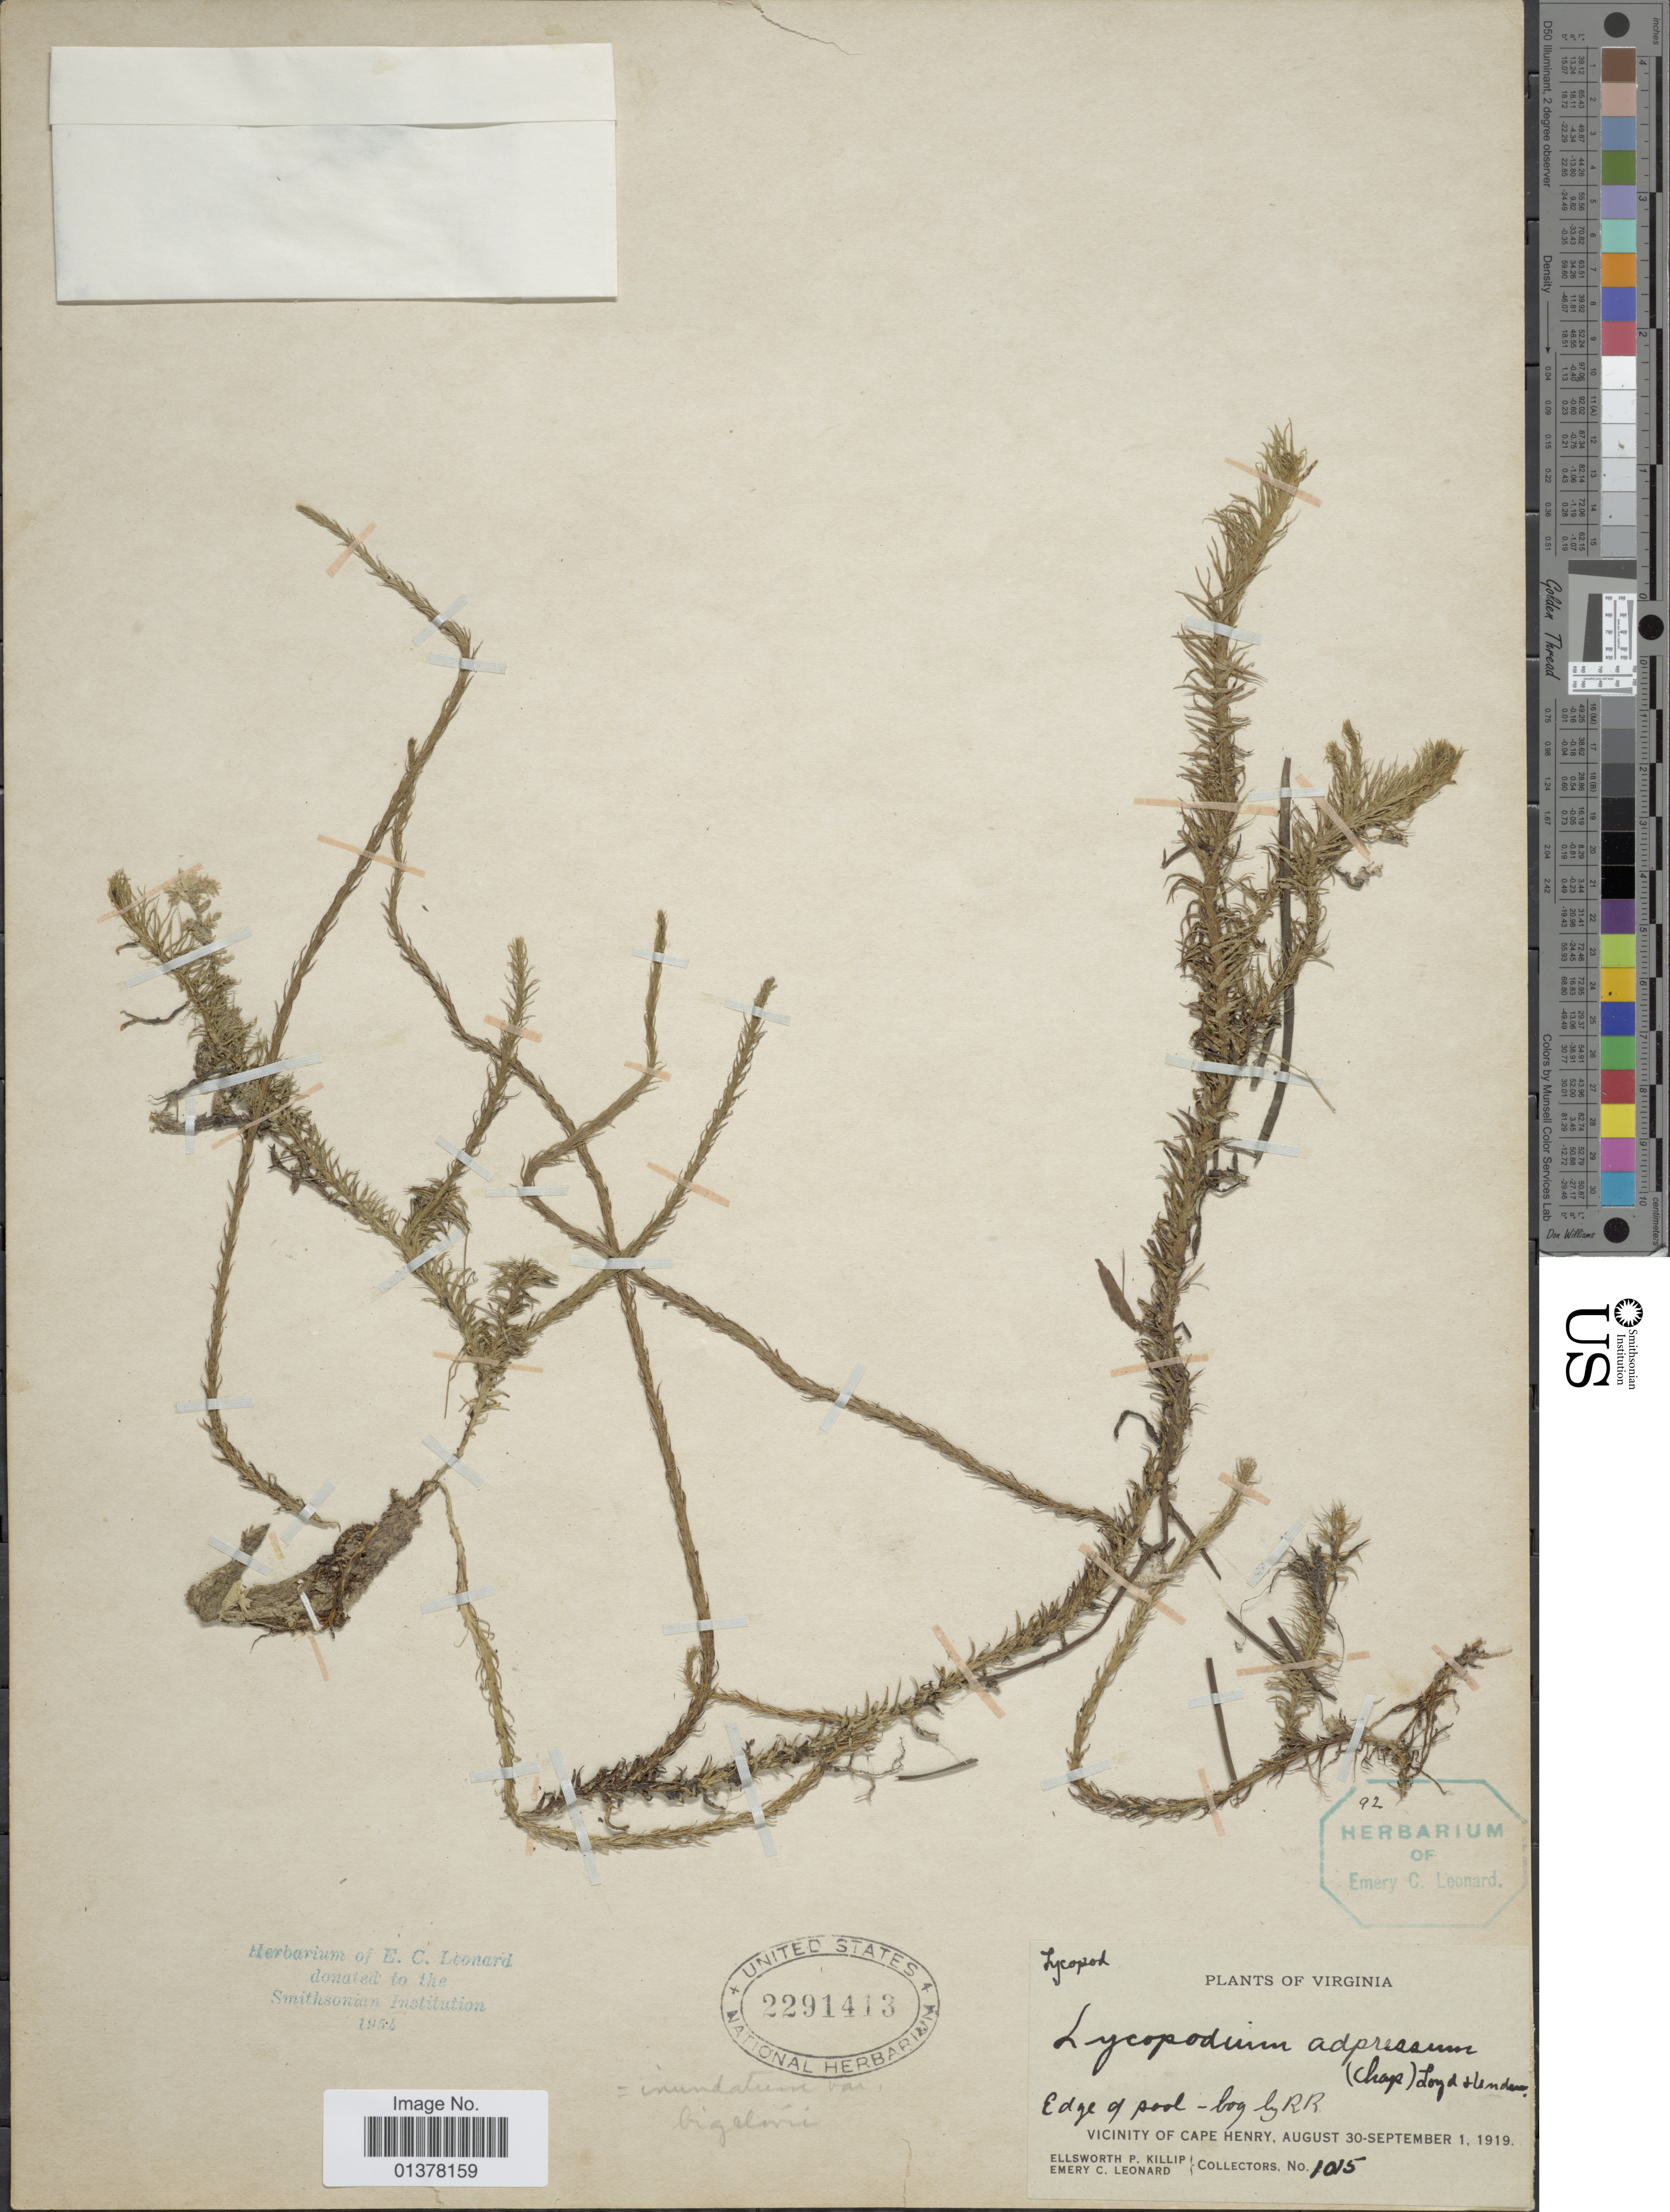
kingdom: Plantae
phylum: Tracheophyta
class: Lycopodiopsida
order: Lycopodiales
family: Lycopodiaceae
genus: Lycopodiella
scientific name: Lycopodiella appressa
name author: (Chapm.) Cranfill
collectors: E. P. Killip & E. C. Leonard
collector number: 1015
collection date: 1919-08-30/1919-09-01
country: United States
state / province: Virginia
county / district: City of Virginia Beach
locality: Edge of pond-bog by RR, Vicinity of Cape Henry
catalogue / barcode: US 2291413